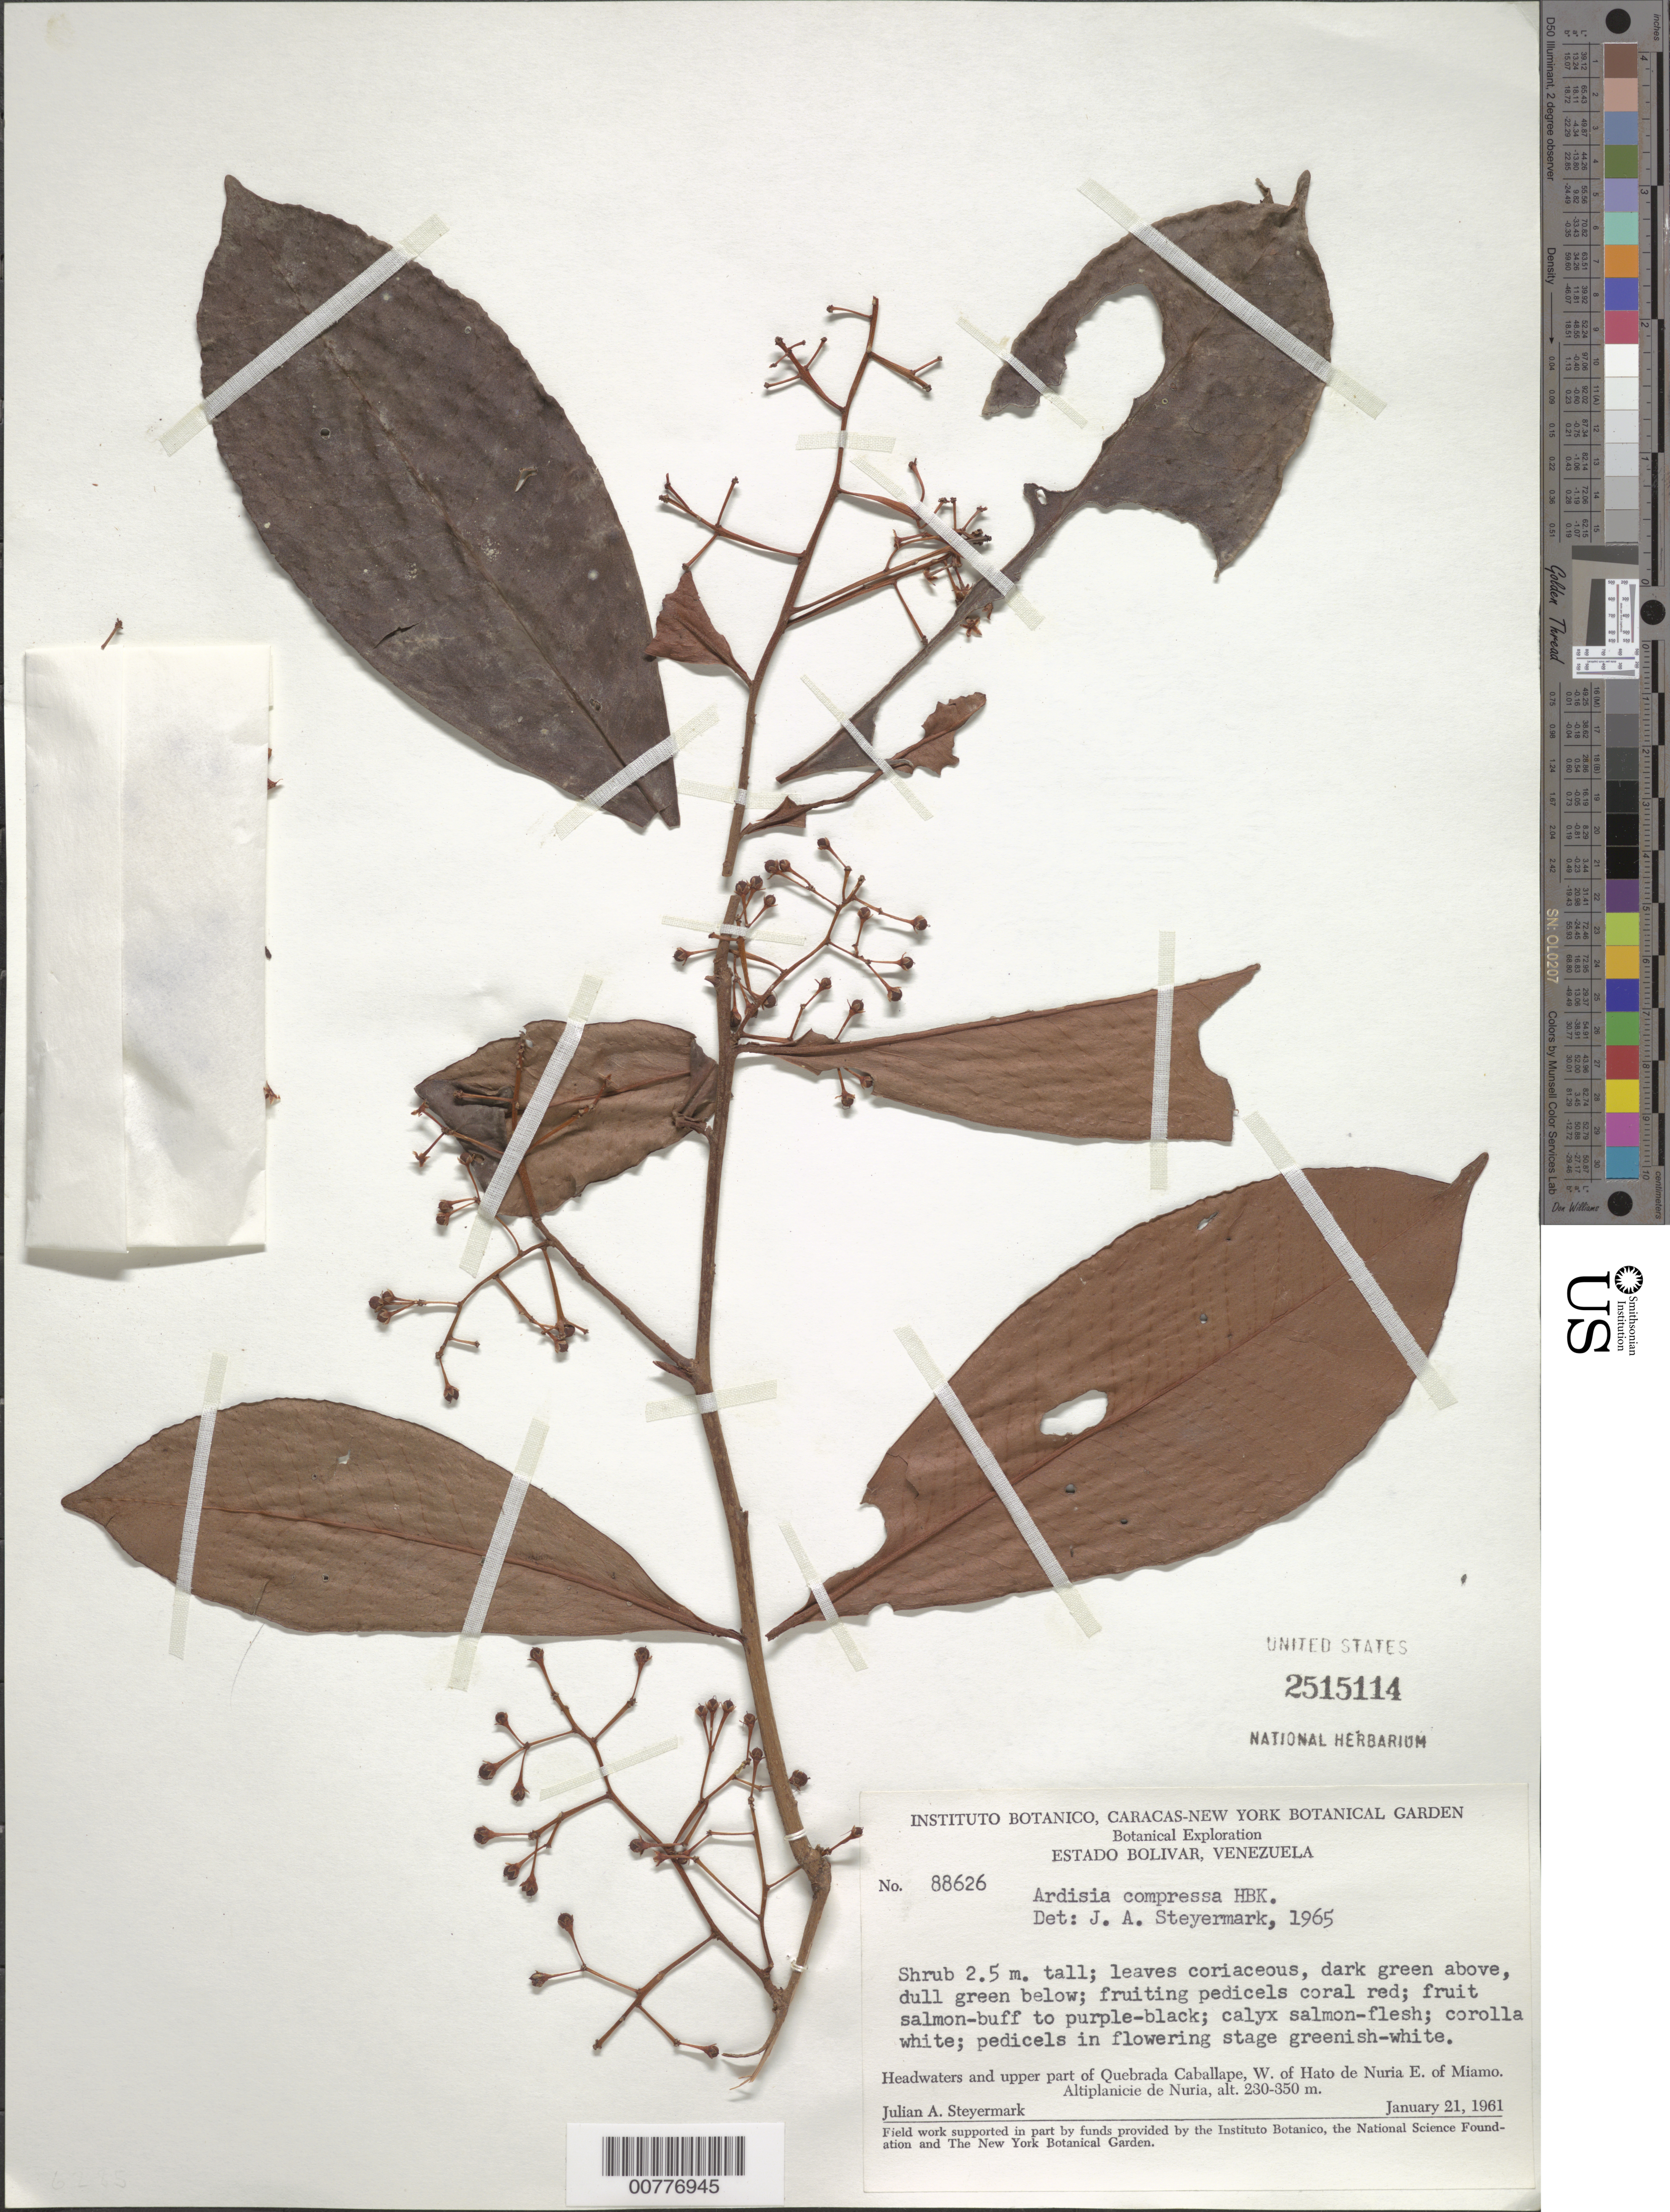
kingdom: Plantae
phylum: Tracheophyta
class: Magnoliopsida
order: Ericales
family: Primulaceae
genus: Ardisia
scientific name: Ardisia compressa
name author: Kunth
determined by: Steyermark, Julian A., (VEN)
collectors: J. Steyermark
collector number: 88626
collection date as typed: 21-Jan-61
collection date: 1961-01-21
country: Venezuela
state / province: Bolívar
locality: Quebrada Caballape, W of Hato de Nuria, E of Miamo, Altiplanicie de Nuria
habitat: Headwaters and upper part of quebrada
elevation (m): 230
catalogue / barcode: US 2515114